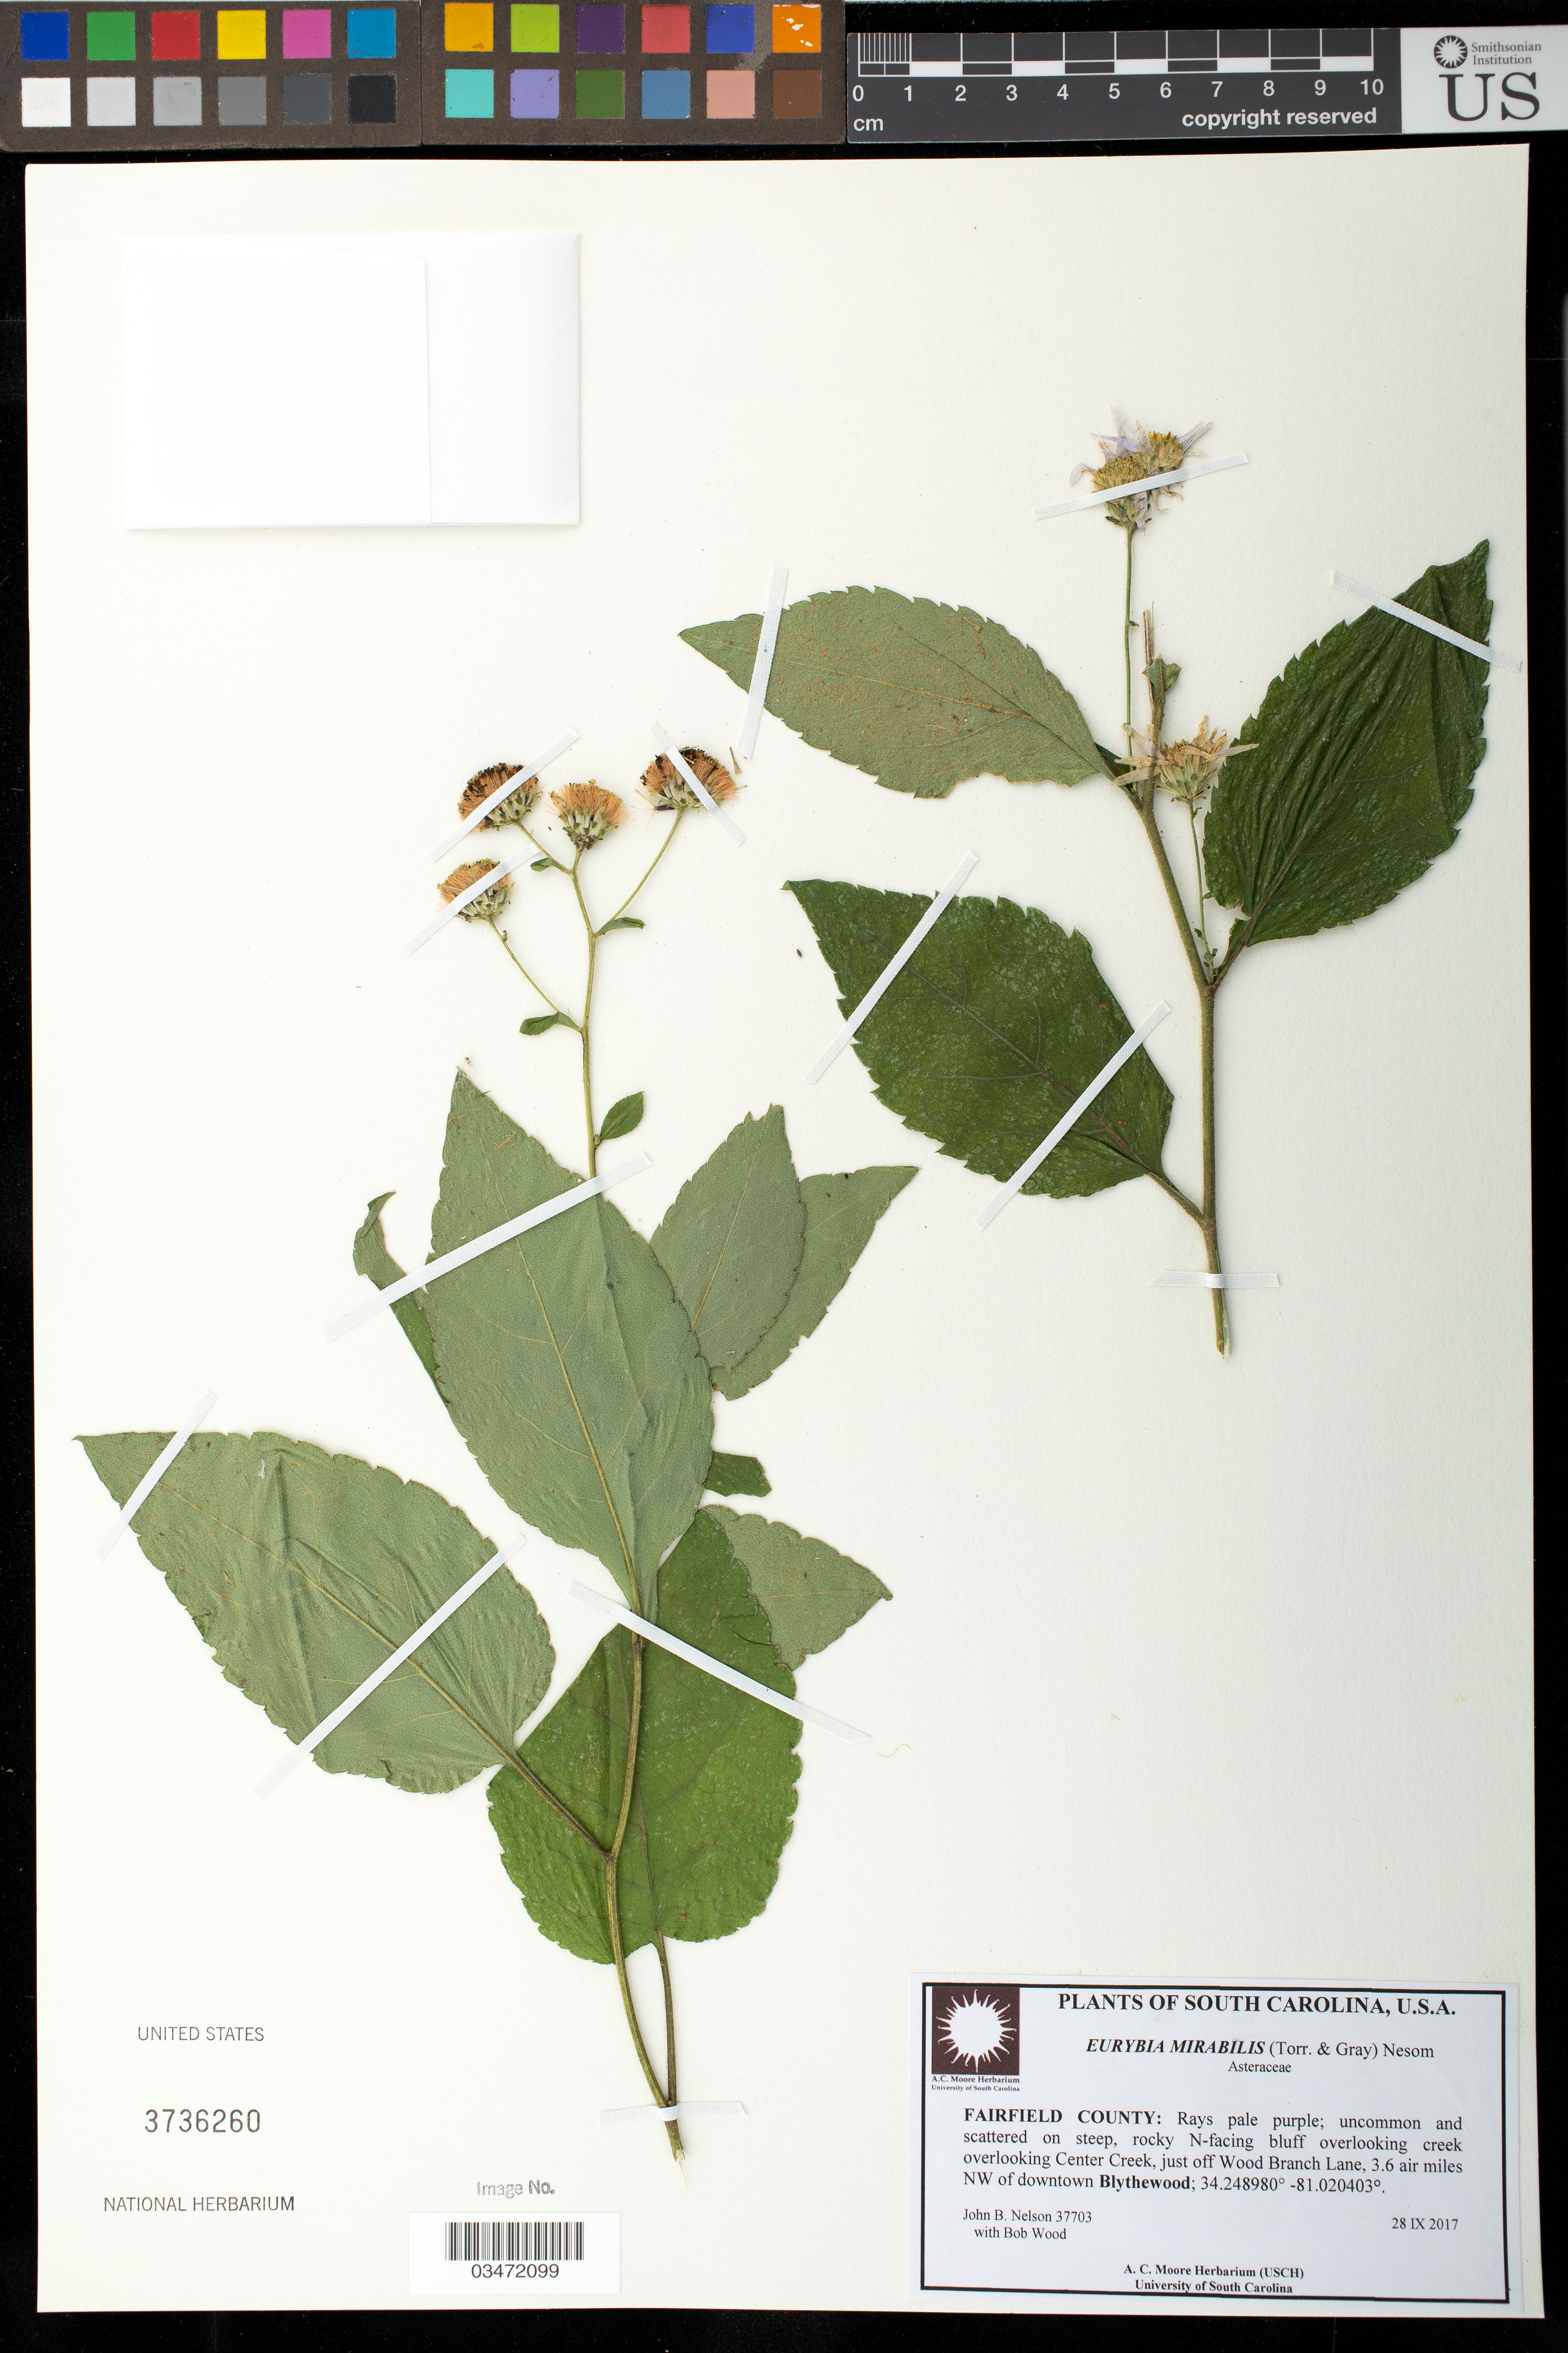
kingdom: Plantae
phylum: Tracheophyta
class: Magnoliopsida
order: Asterales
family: Asteraceae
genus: Eurybia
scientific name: Eurybia mirabilis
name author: (Torr. & A. Gray) G.L. Nesom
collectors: J. Nelson & B. Wood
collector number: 37703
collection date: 2017-09-28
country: United States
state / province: South Carolina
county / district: Fairfield County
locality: Center Creek, N-facing bluff over creek, just off Wood Branch Lane, 3.6 air miles NW of downtown Blythewood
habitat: Uncommon and scattered on steep, rocky N-facing bluff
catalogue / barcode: US 3736260